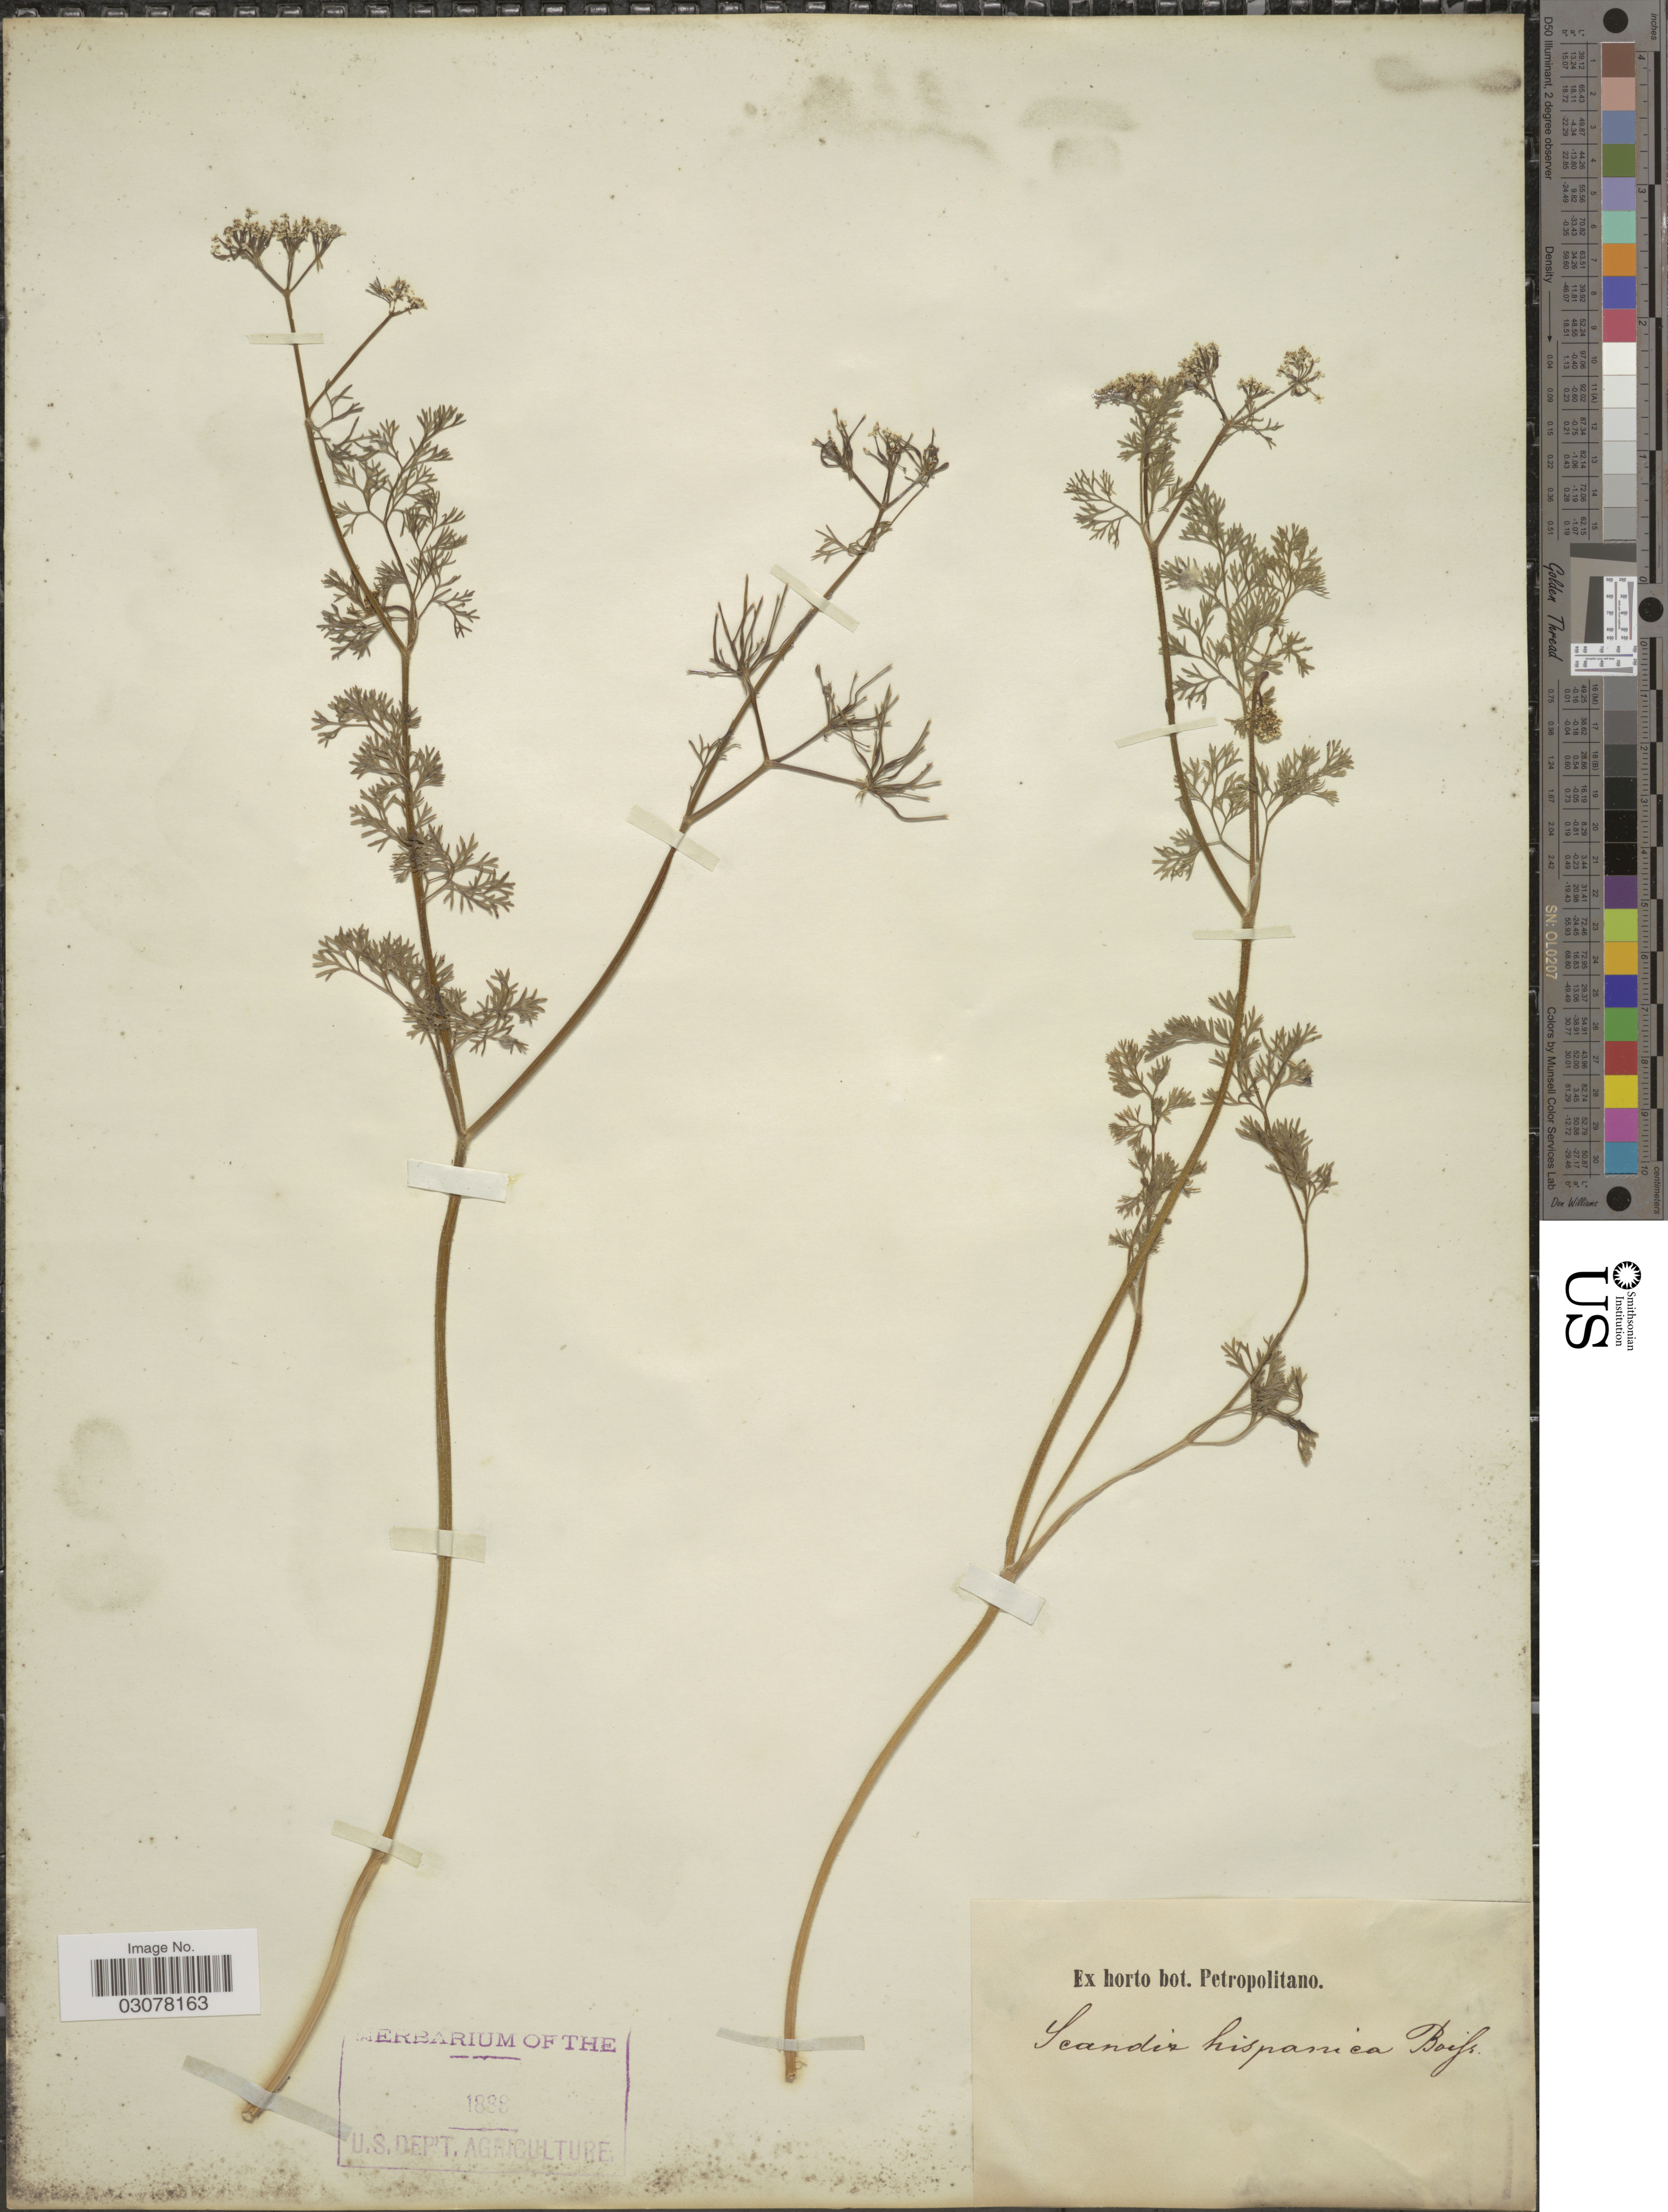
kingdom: Plantae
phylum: Tracheophyta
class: Magnoliopsida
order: Apiales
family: Apiaceae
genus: Scandix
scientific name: Scandix hispanica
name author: Boiss.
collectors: ex Horto Bot. Petropolitano